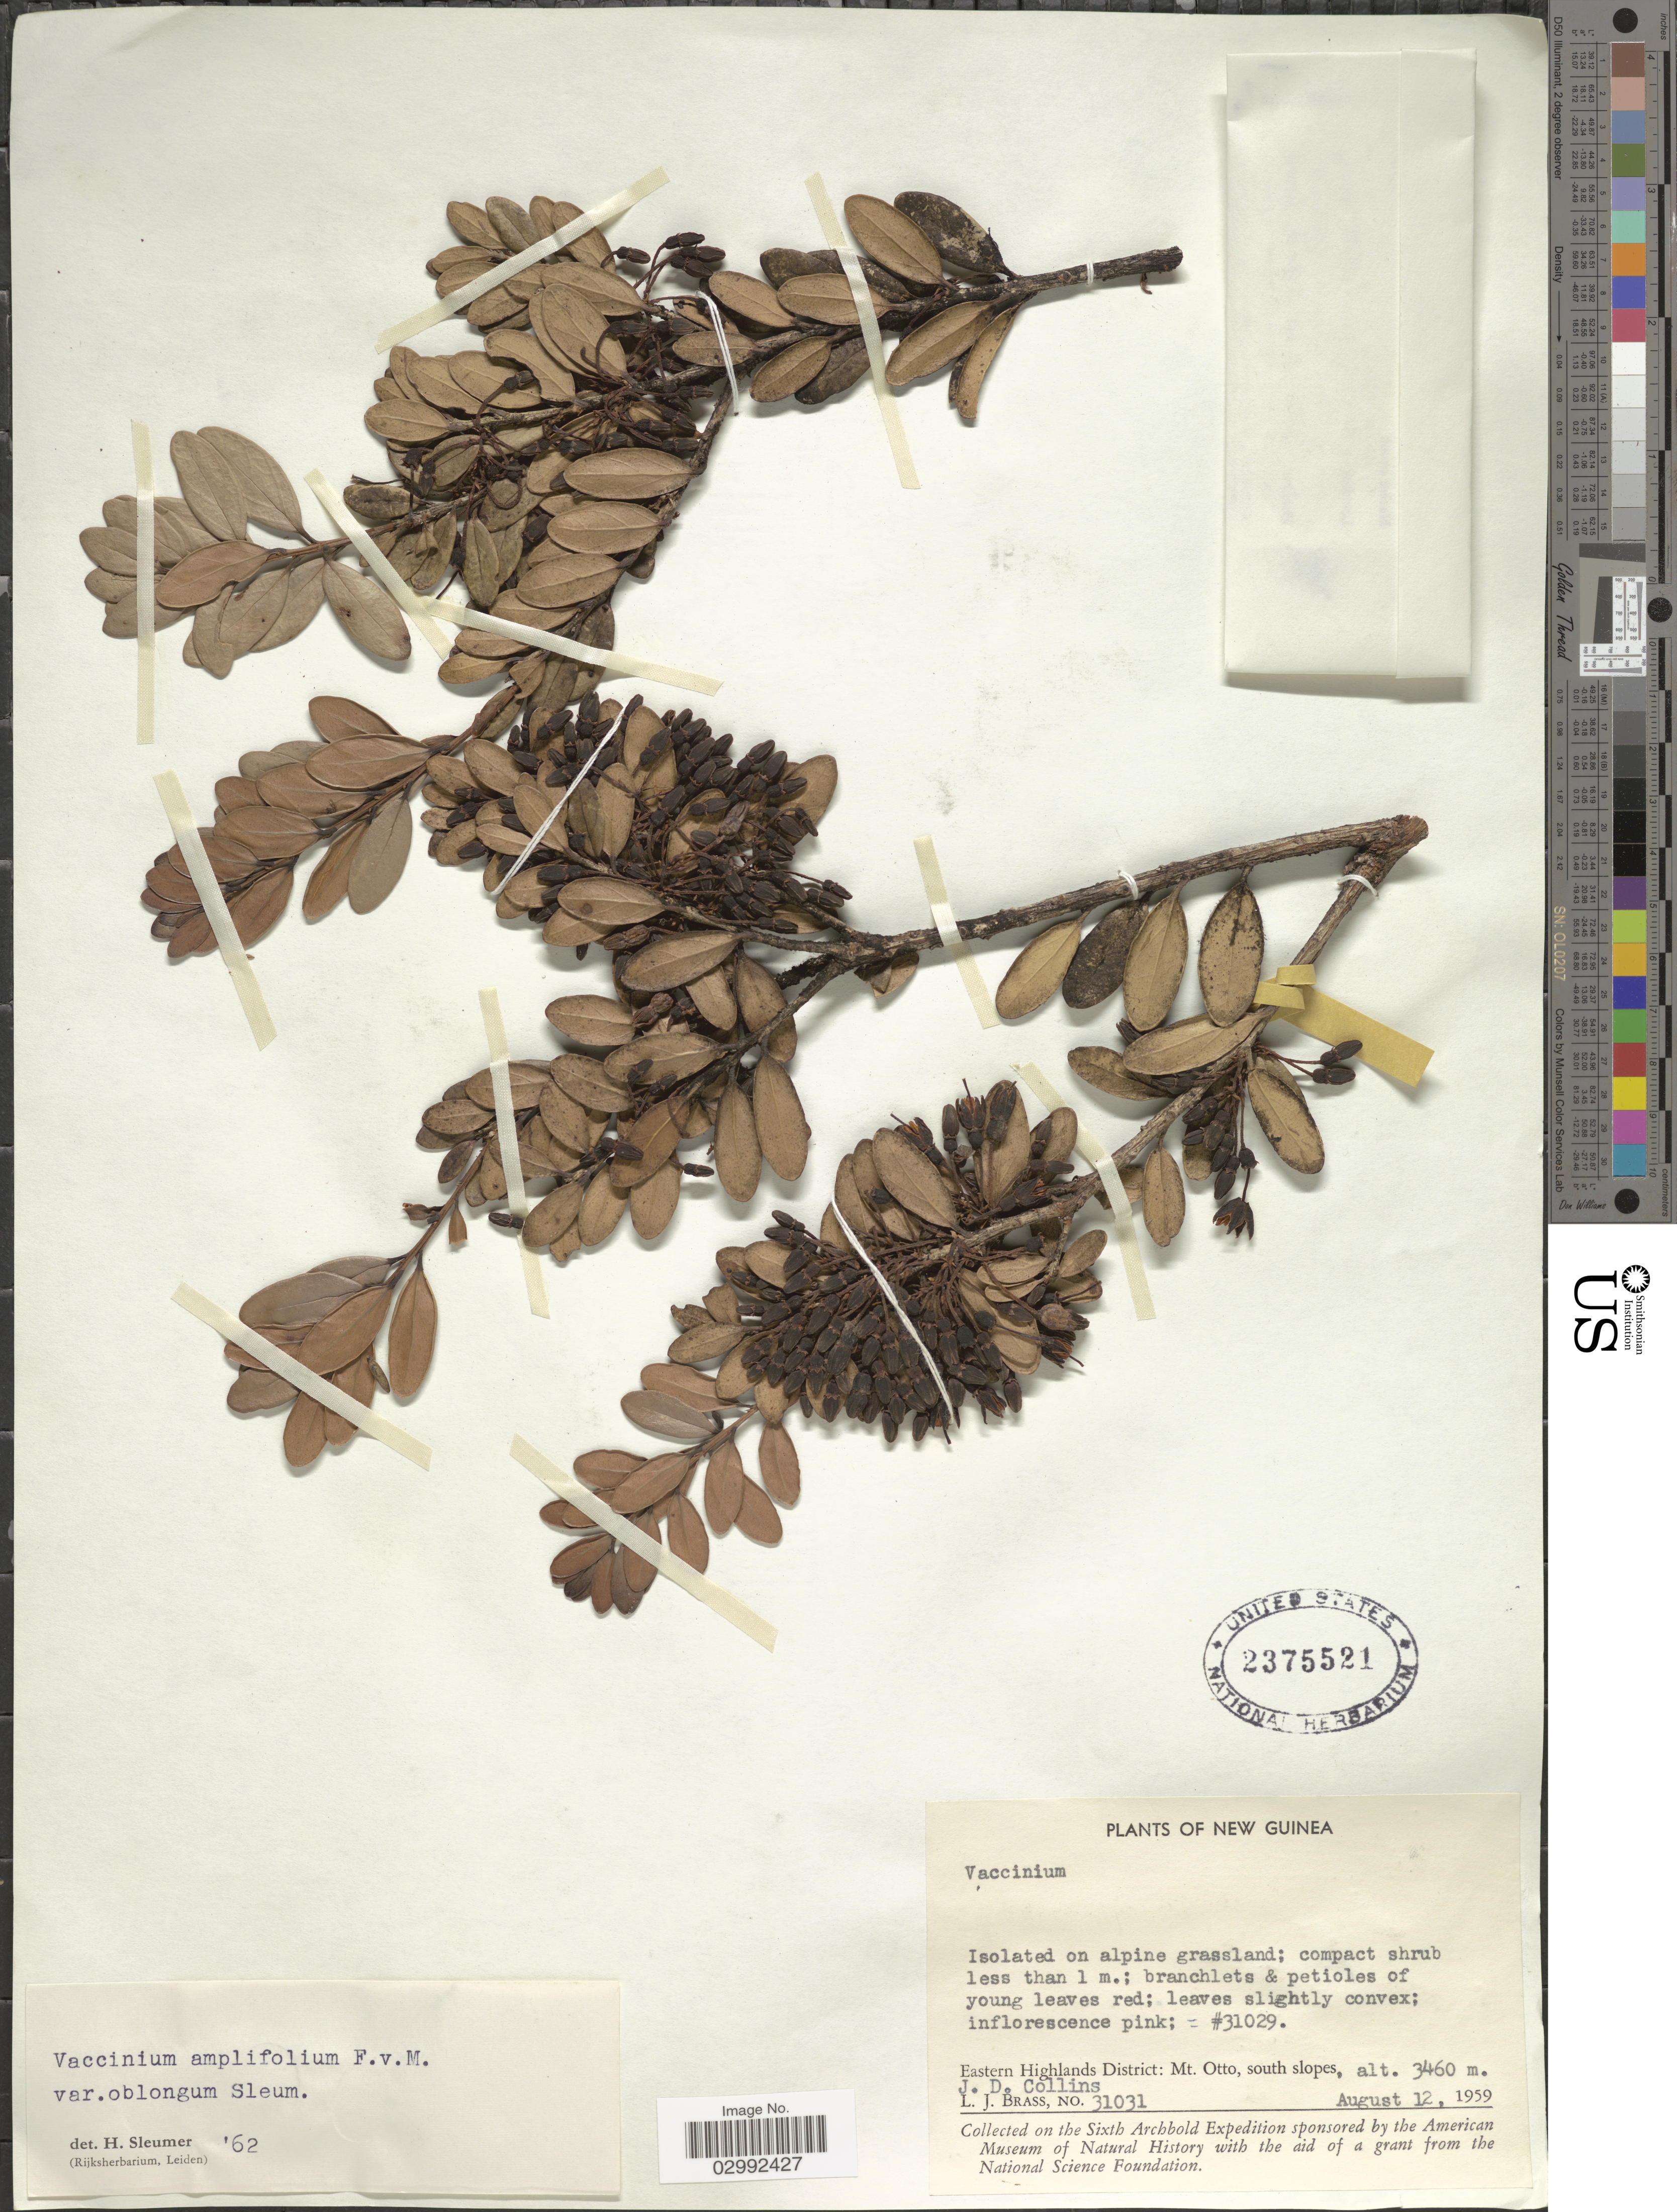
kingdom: Plantae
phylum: Tracheophyta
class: Magnoliopsida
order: Ericales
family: Ericaceae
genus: Vaccinium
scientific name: Vaccinium amplifolium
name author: F. Muell.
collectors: L. J. Brass & J. Collins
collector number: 31031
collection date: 1959-08-12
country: Papua New Guinea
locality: New Guinea, Eastern Highlands District: Mt. Otto, south slopes.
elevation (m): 3460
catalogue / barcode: US 2375521